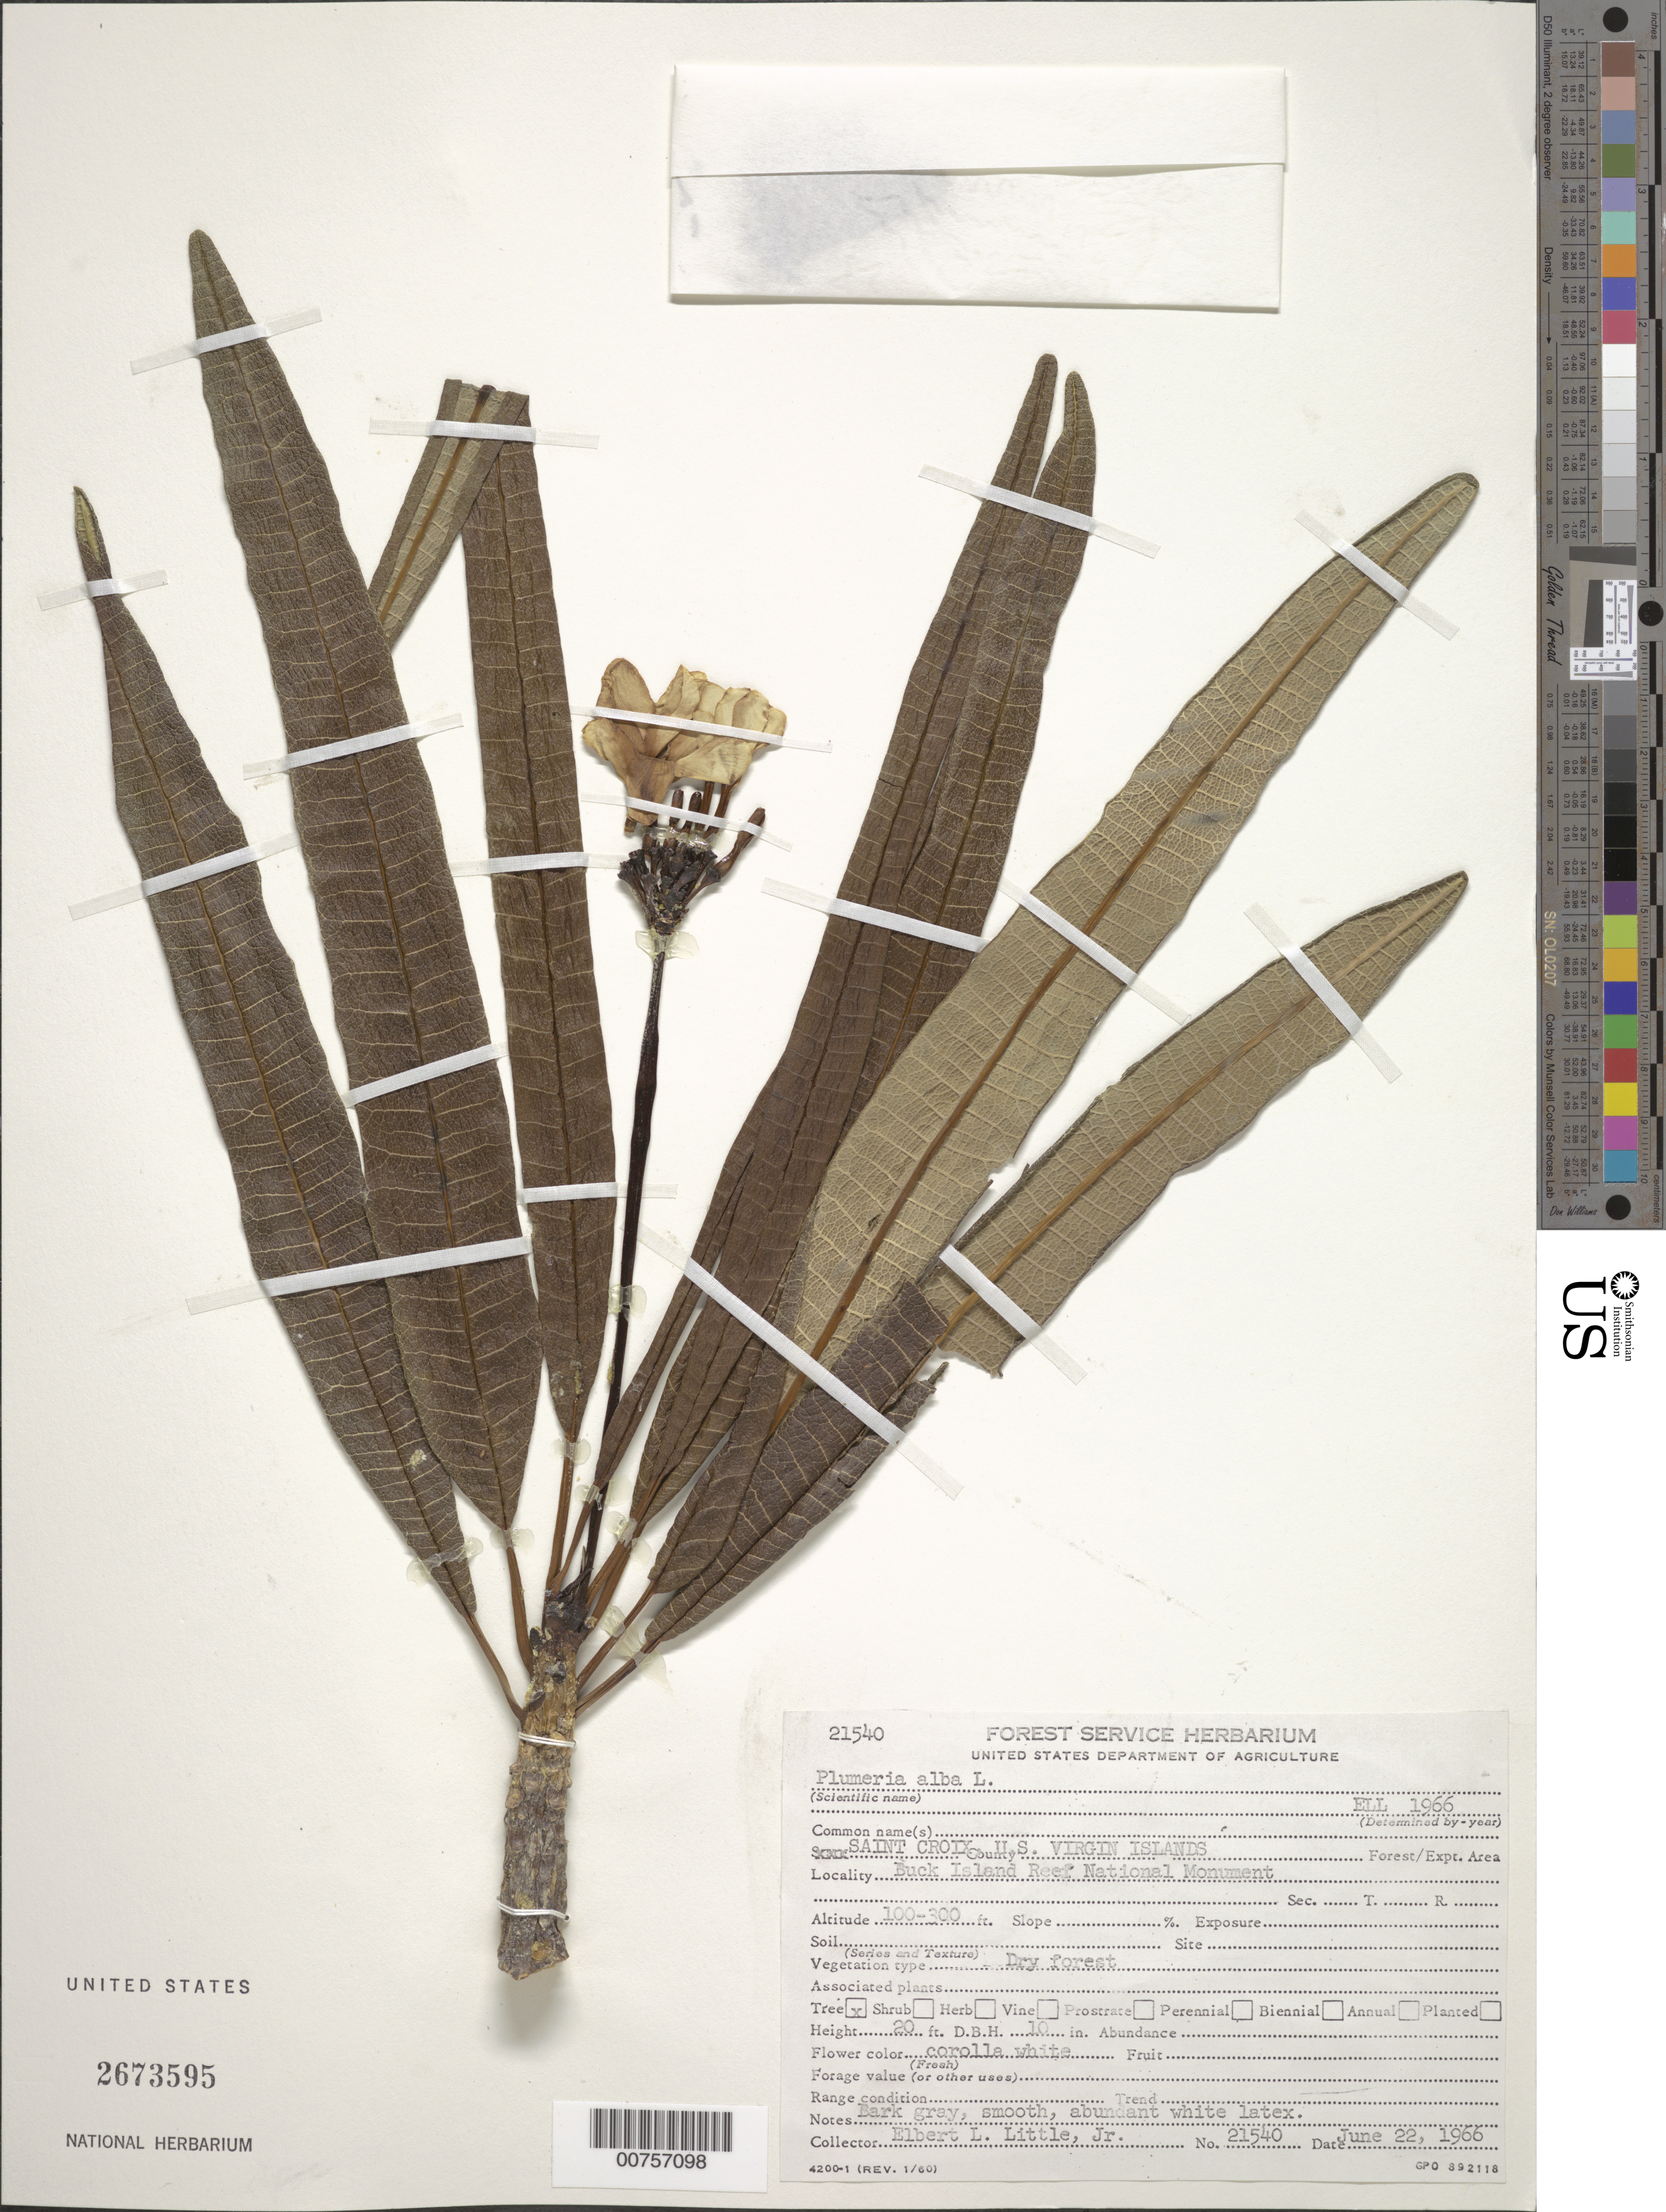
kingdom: Plantae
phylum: Tracheophyta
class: Magnoliopsida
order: Gentianales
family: Apocynaceae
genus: Plumeria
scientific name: Plumeria alba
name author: L.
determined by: Little, Elbert L., Jr., (FSSR), United States Department of Agriculture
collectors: E. L. Little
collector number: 21540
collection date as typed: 22 Jun 1966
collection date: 1966-06-22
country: U.S. Virgin Islands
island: St. Croix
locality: Buck Island Reef National Monument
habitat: Dry forest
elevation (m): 30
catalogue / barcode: US 2673595